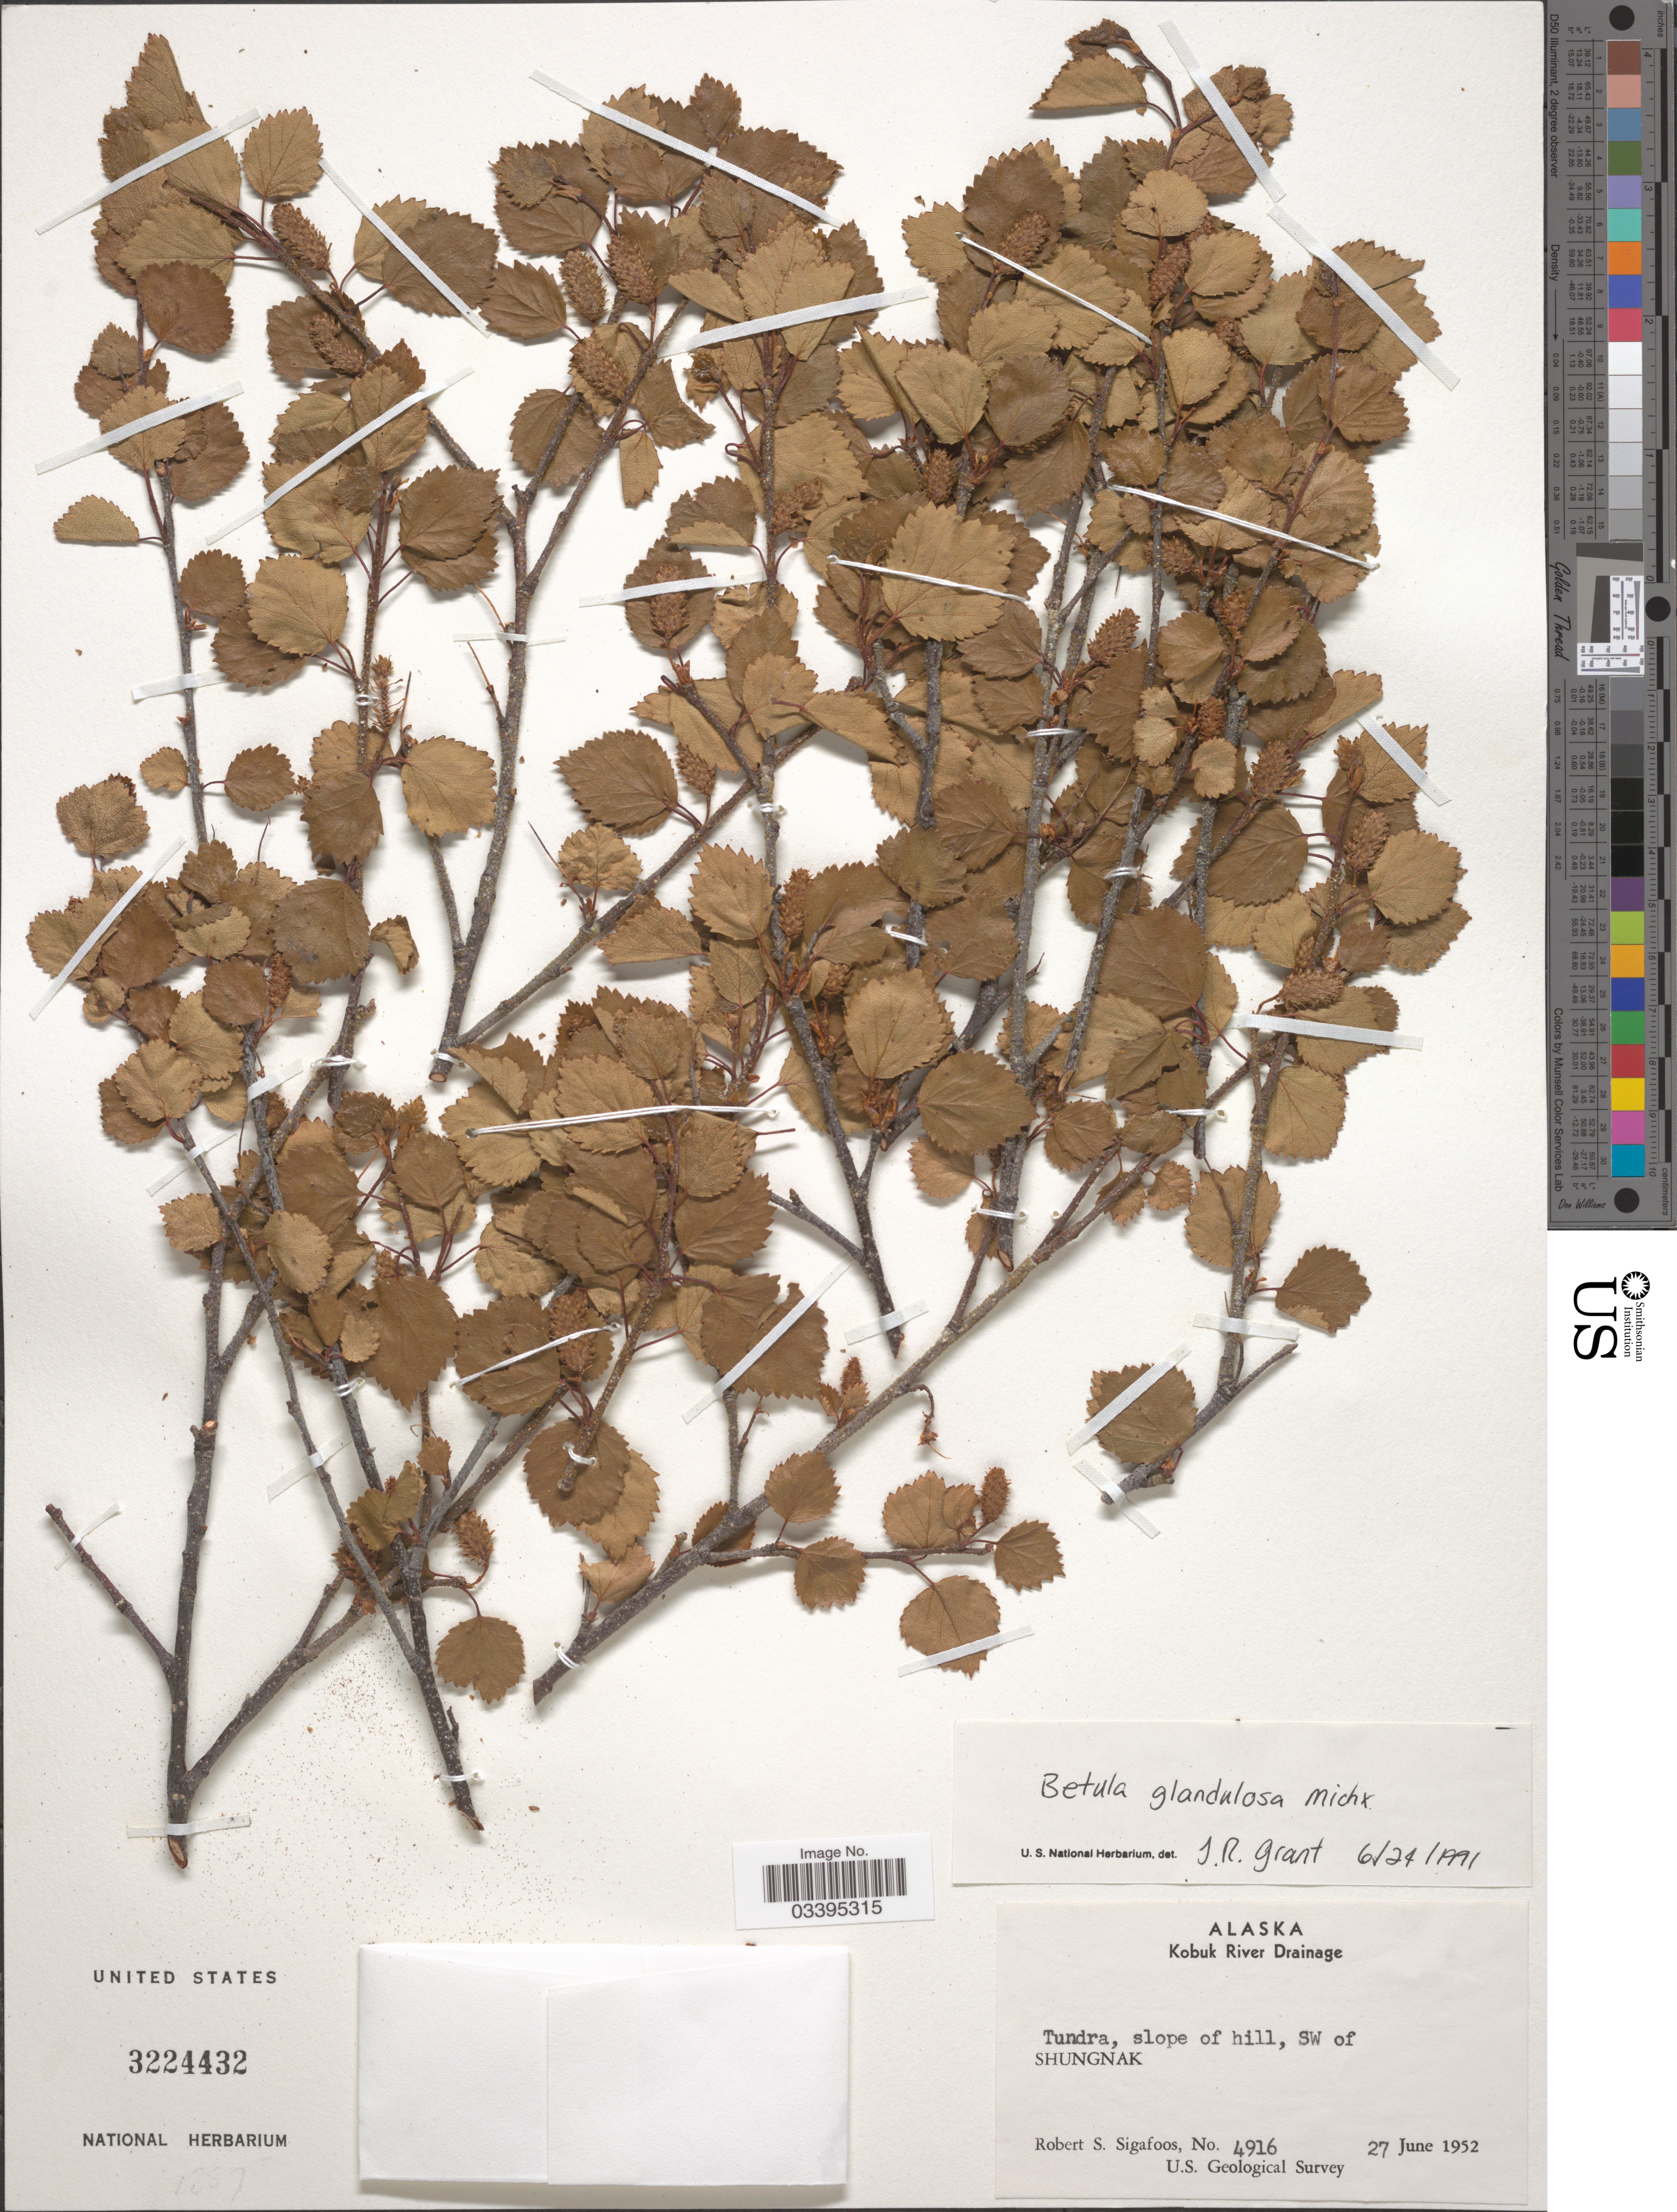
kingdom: Plantae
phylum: Tracheophyta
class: Magnoliopsida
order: Fagales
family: Betulaceae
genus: Betula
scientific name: Betula glandulosa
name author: Michx.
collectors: R. Sigafoos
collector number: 4916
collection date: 1952-06-27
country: United States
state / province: Alaska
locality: Kobuk River Drainage. Tundra, slope of hill, SW of Shungnak.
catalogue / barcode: US 3224432